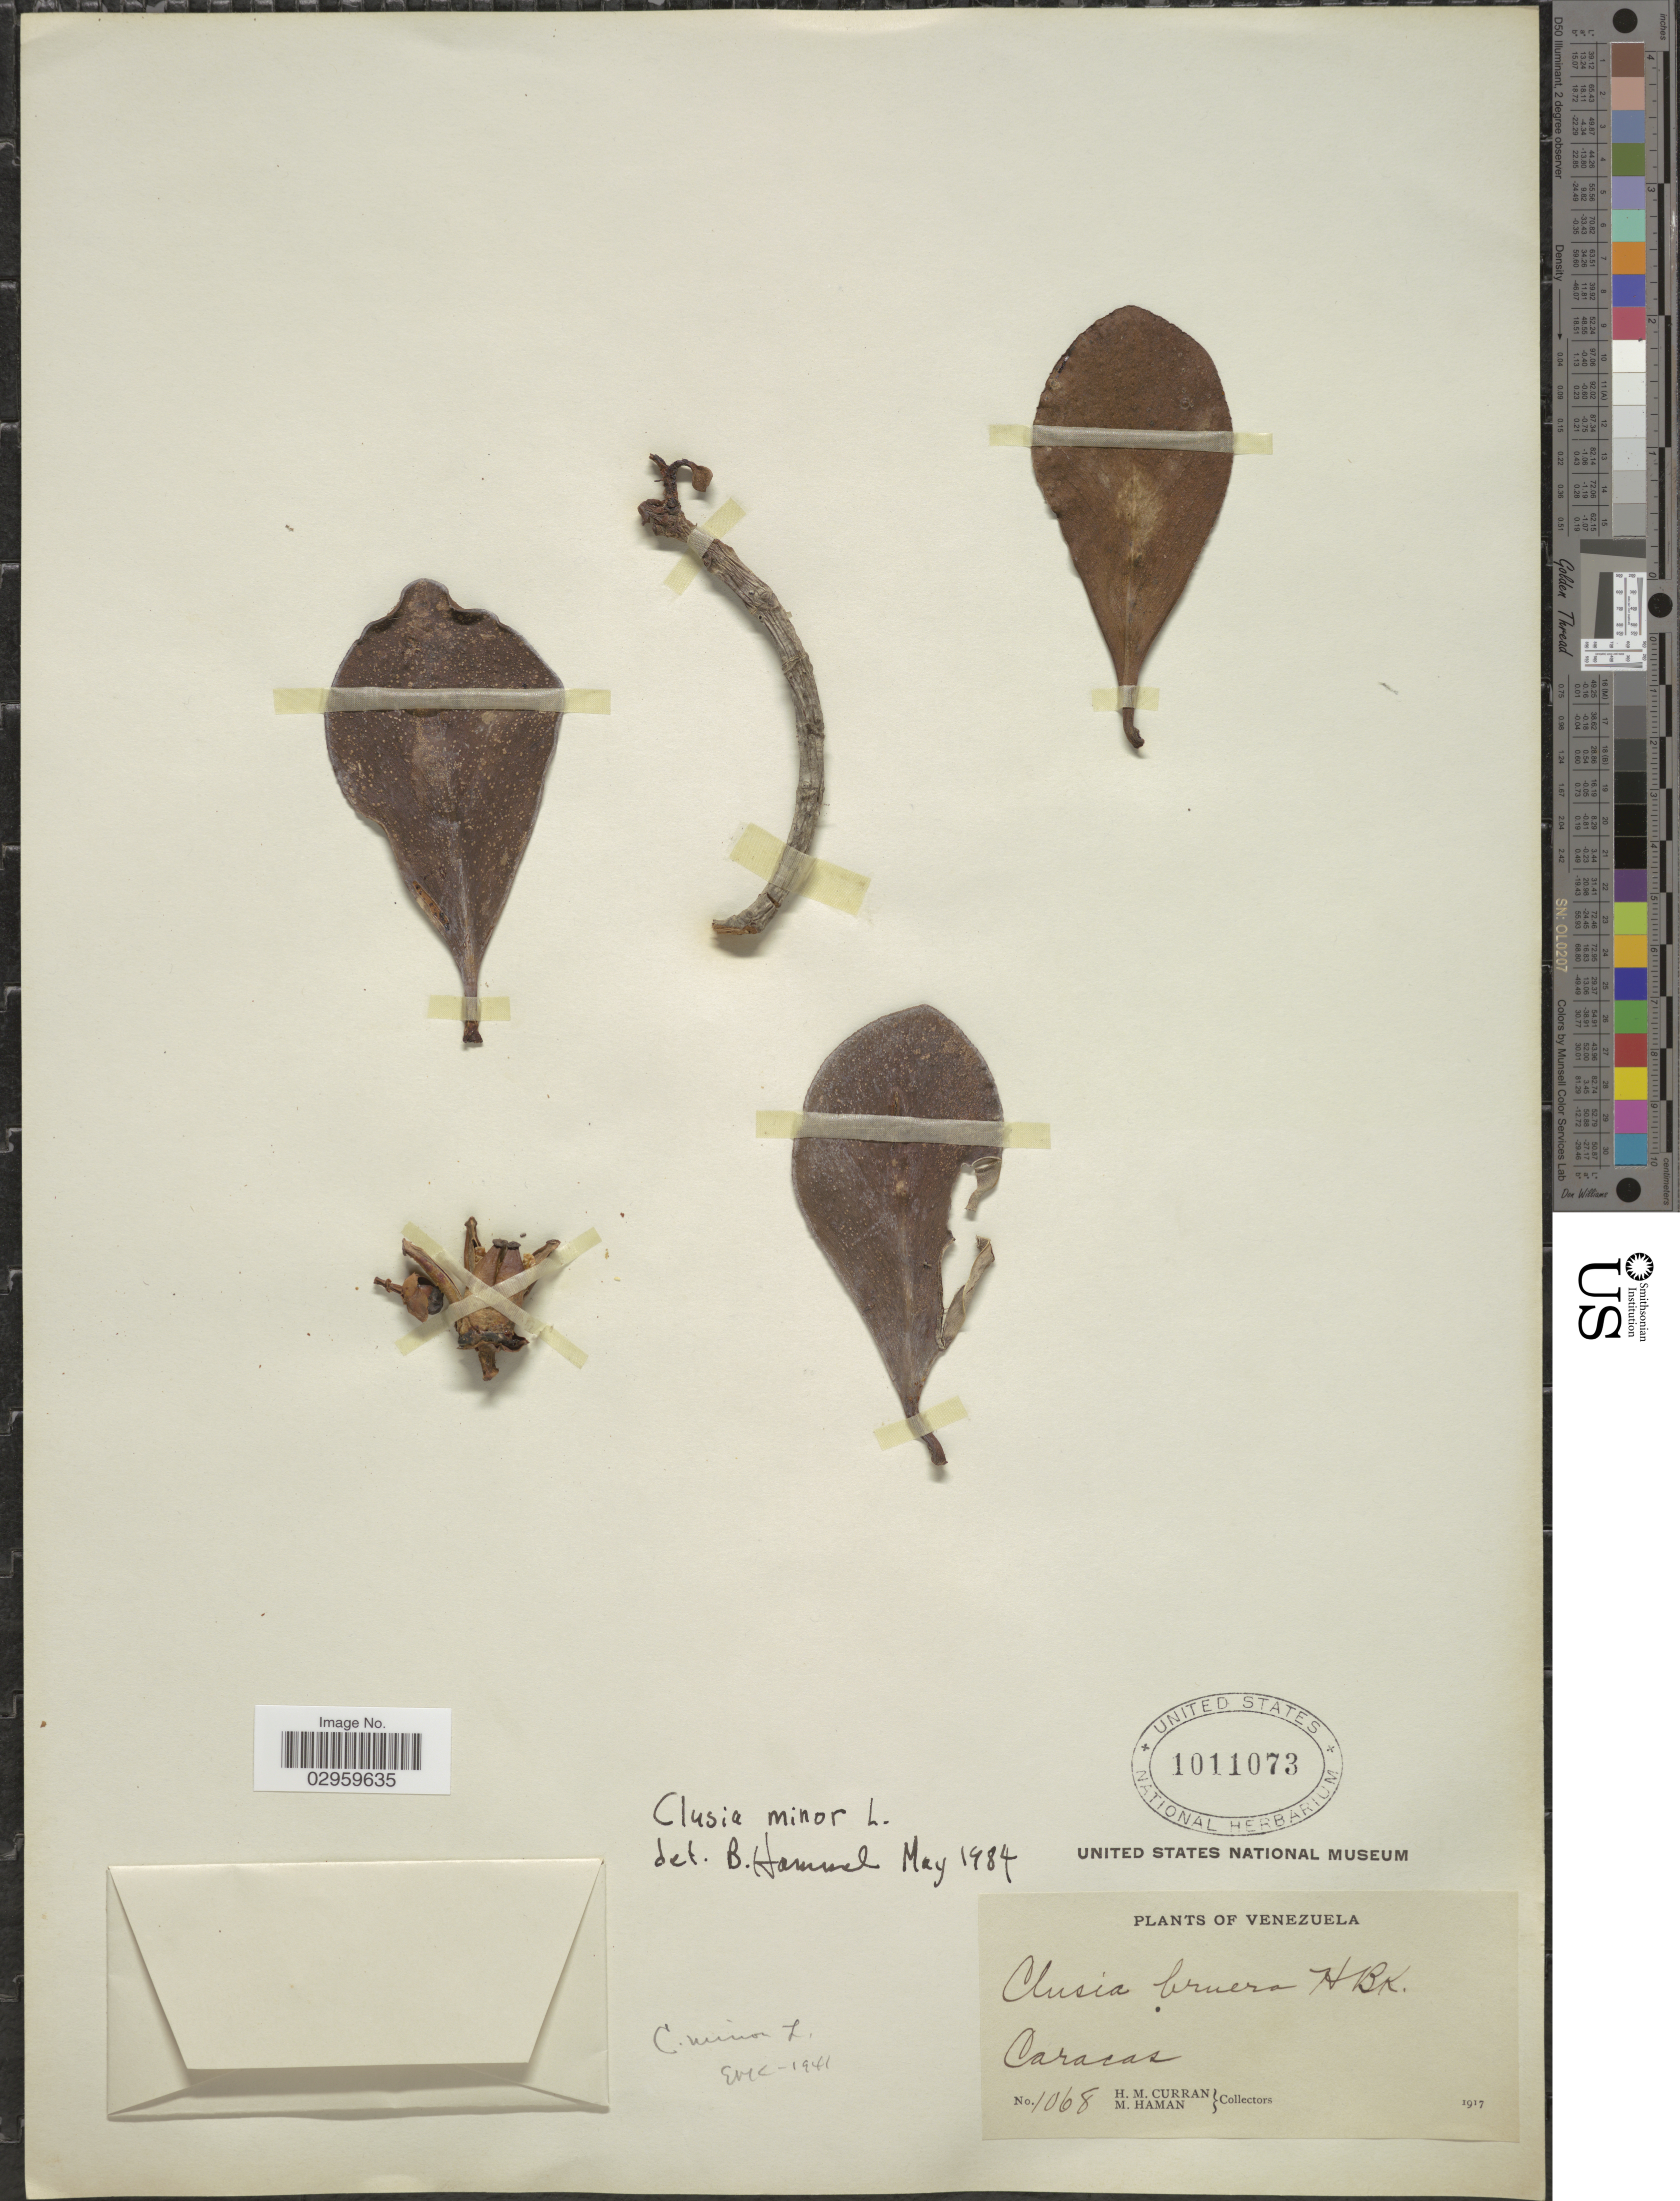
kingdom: Plantae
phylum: Tracheophyta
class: Magnoliopsida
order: Malpighiales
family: Clusiaceae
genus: Clusia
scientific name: Clusia minor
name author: L.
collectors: H. M. Curran & M. Haman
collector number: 1068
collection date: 1917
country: Venezuela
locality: Caracas.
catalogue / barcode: US 1011073